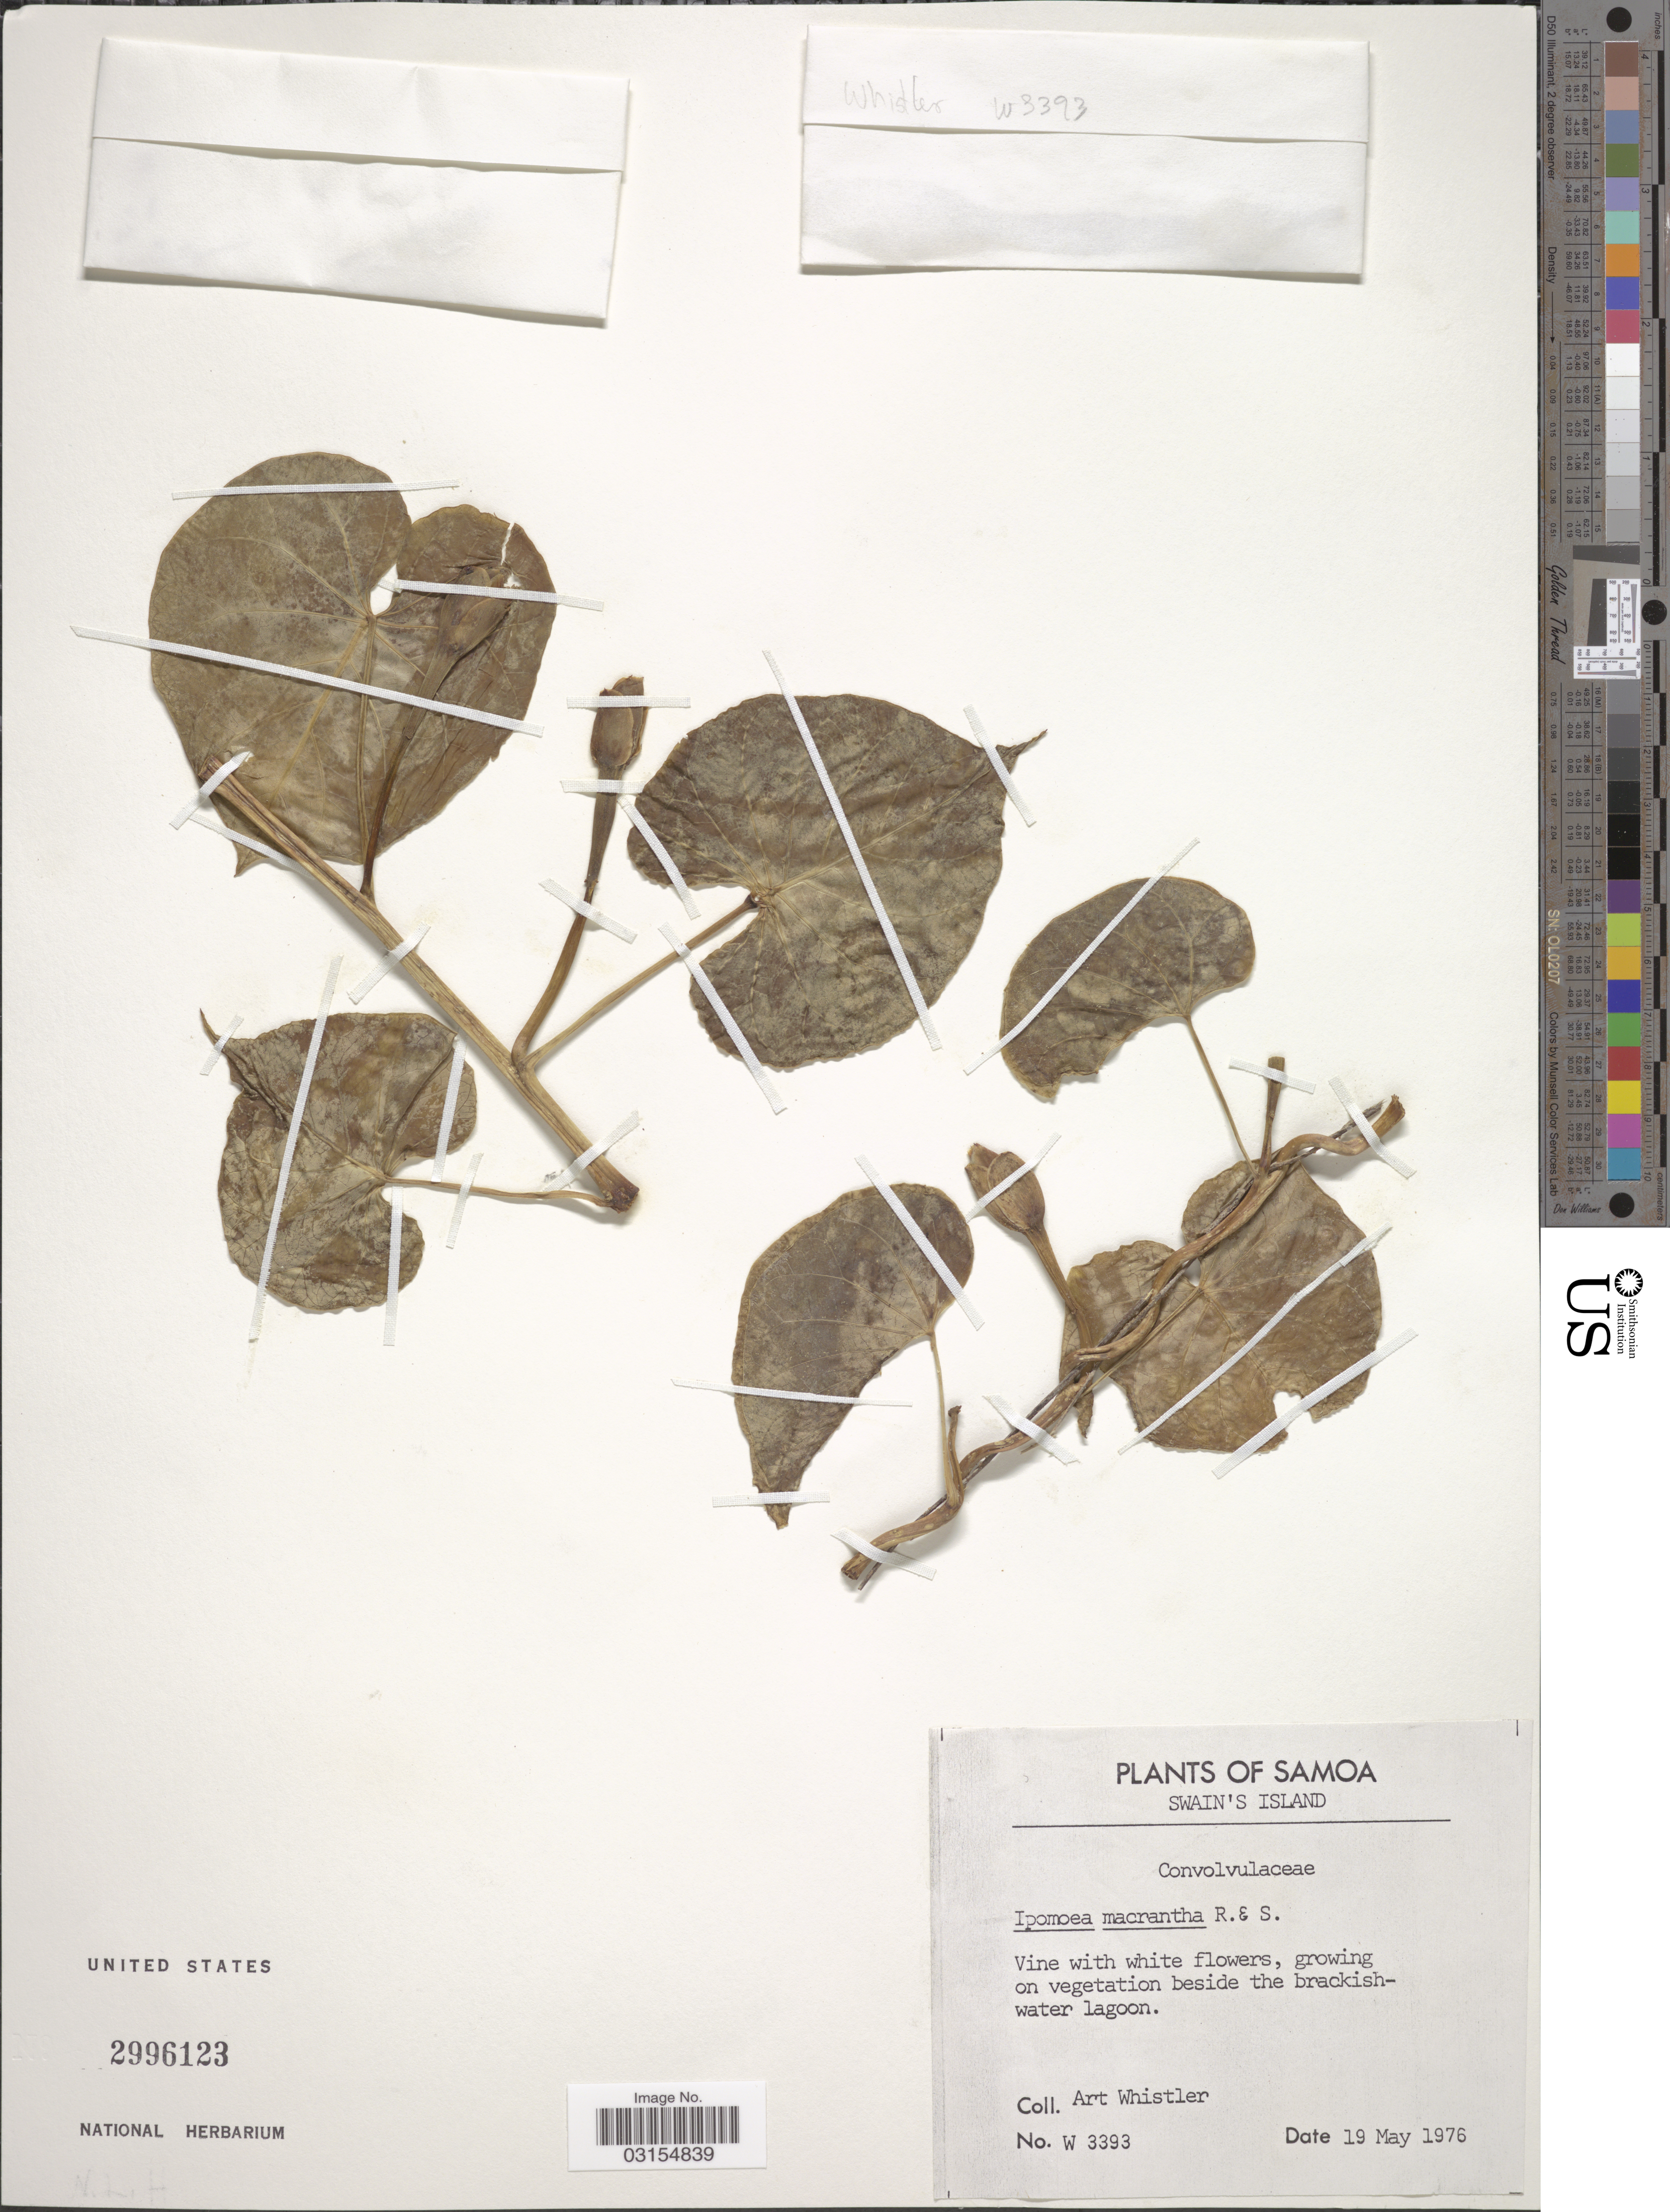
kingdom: Plantae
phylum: Tracheophyta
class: Magnoliopsida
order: Solanales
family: Convolvulaceae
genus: Ipomoea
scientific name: Ipomoea violacea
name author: L.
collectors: A. Whistler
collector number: W3393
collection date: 1976-05-19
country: American Samoa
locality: Samoa, Swain's Island.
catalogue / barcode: US 2996123